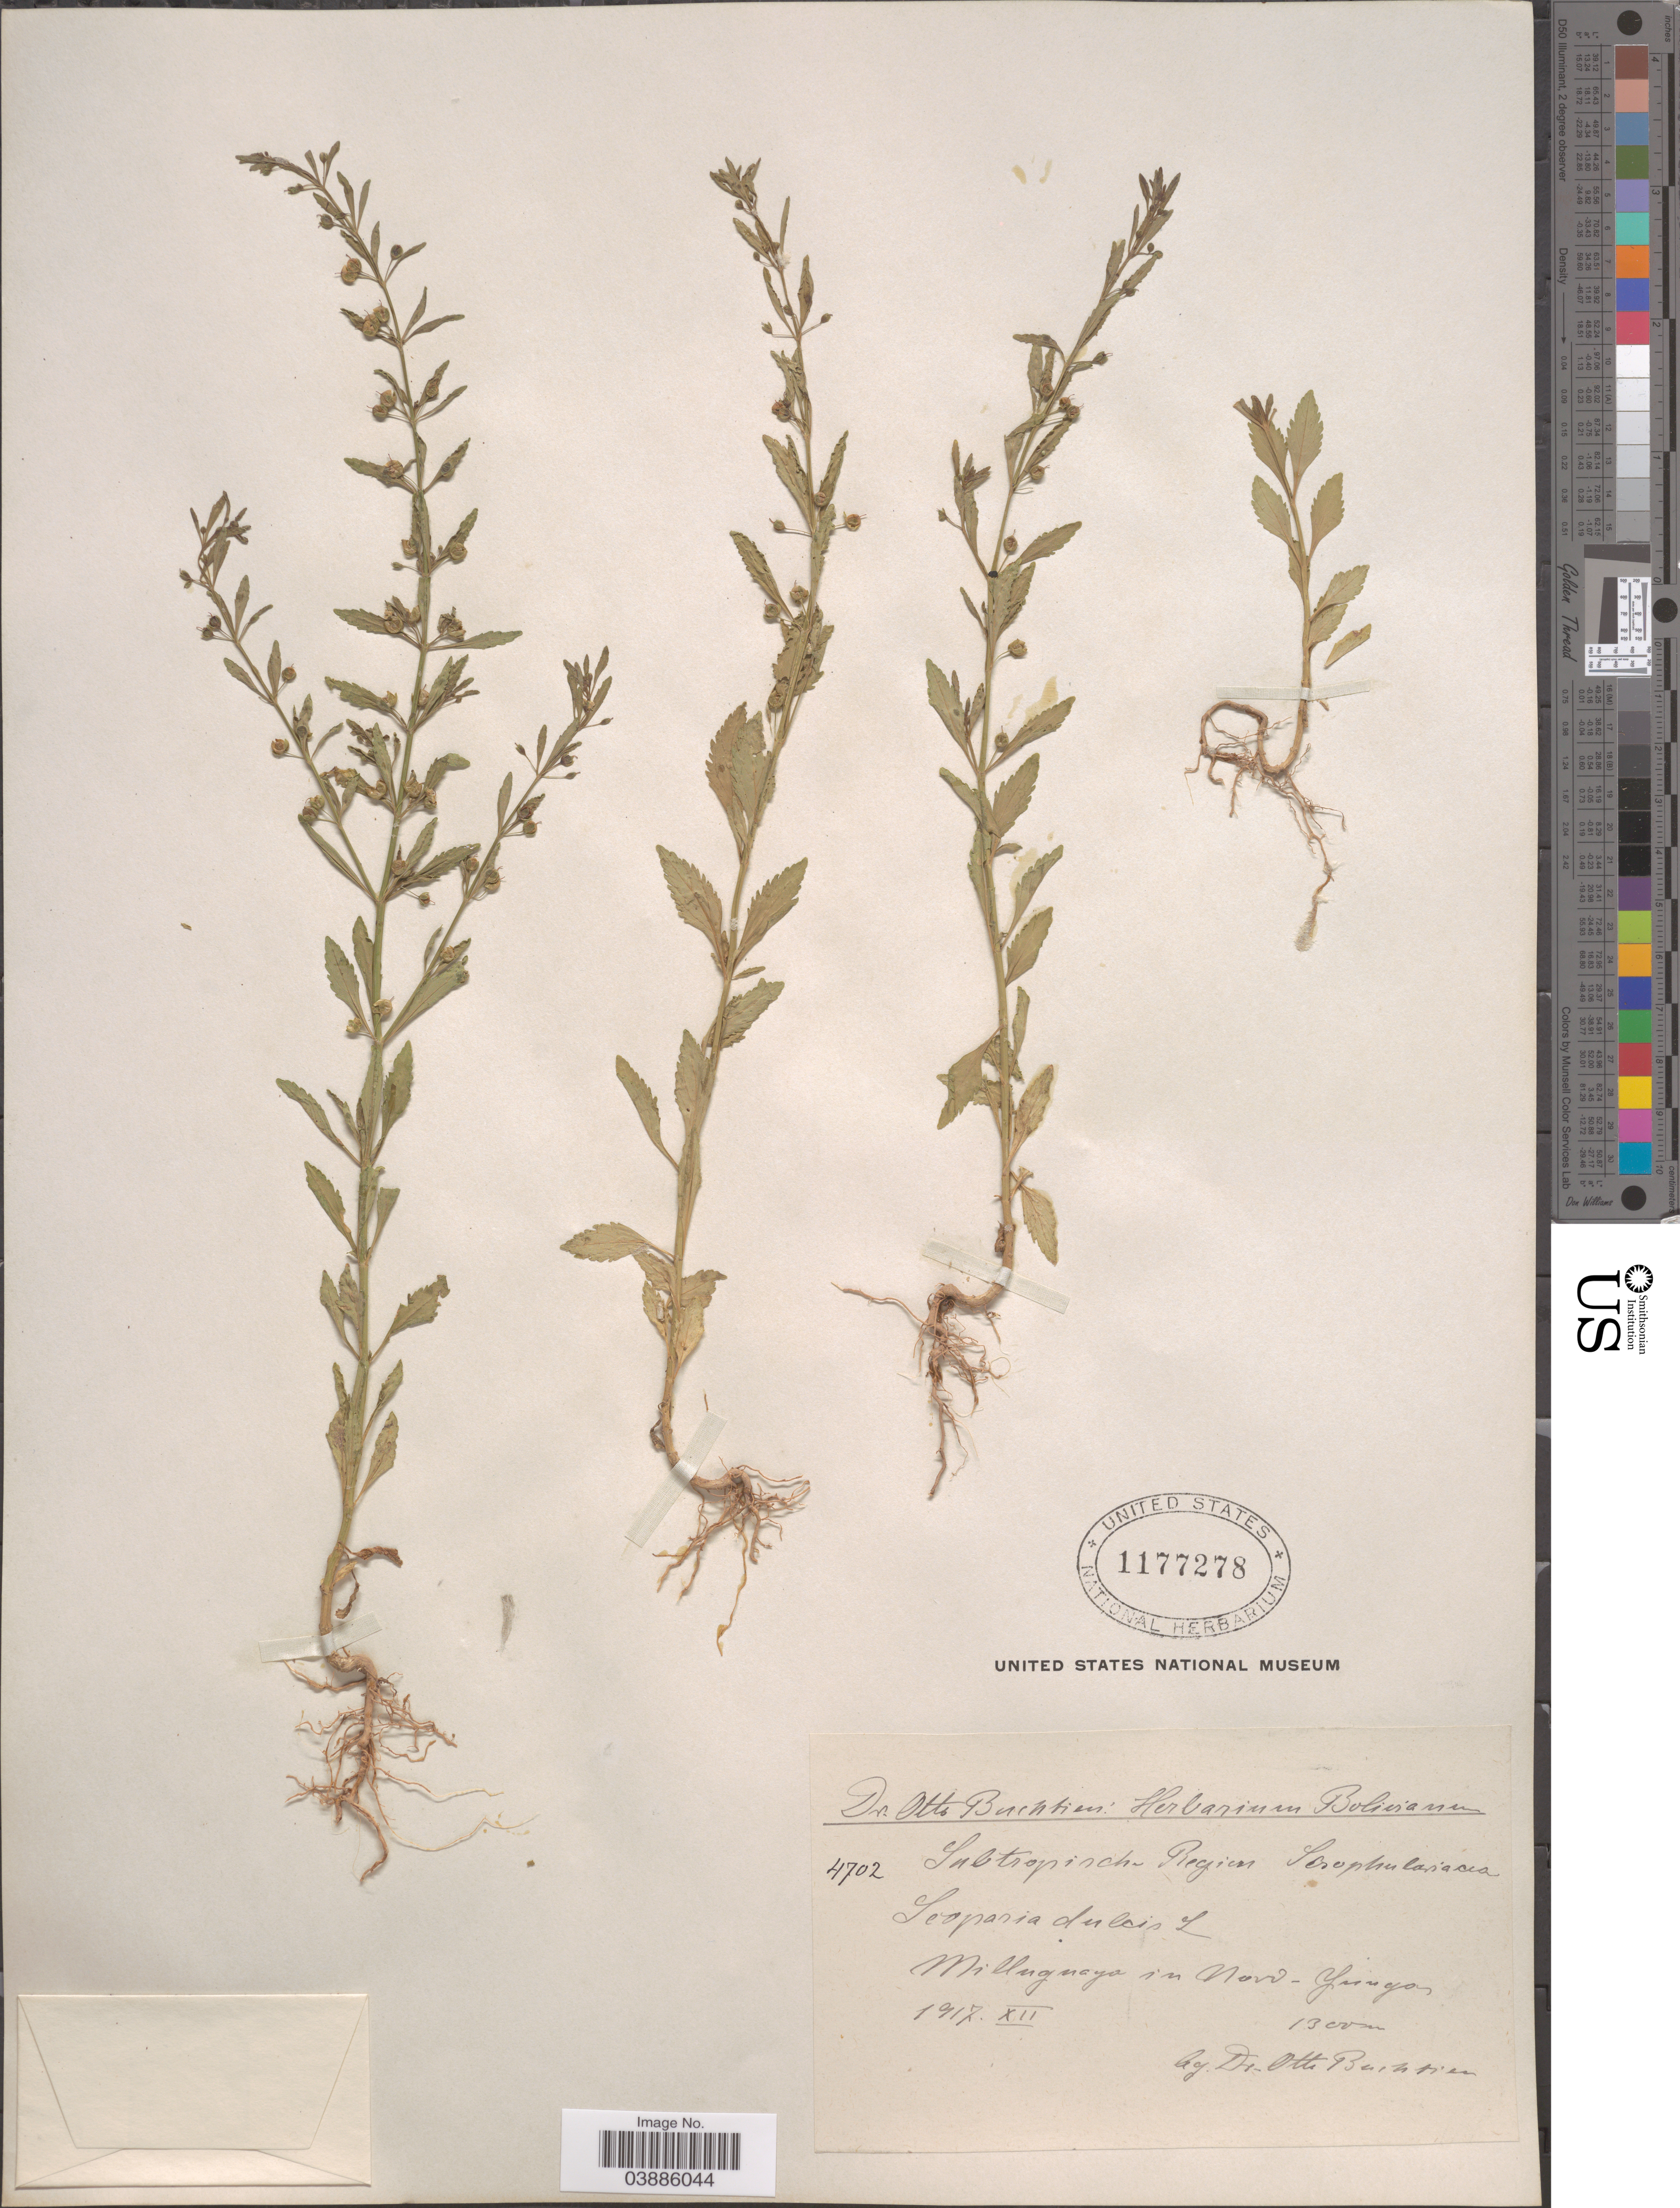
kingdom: Plantae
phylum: Tracheophyta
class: Magnoliopsida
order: Lamiales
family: Plantaginaceae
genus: Scoparia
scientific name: Scoparia dulcis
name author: L.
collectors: O. Buchtien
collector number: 4702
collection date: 1917-12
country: Bolivia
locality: Subtropisch Region. Milluguaya in Nord-Yungas.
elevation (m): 1300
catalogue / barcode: US 1177278